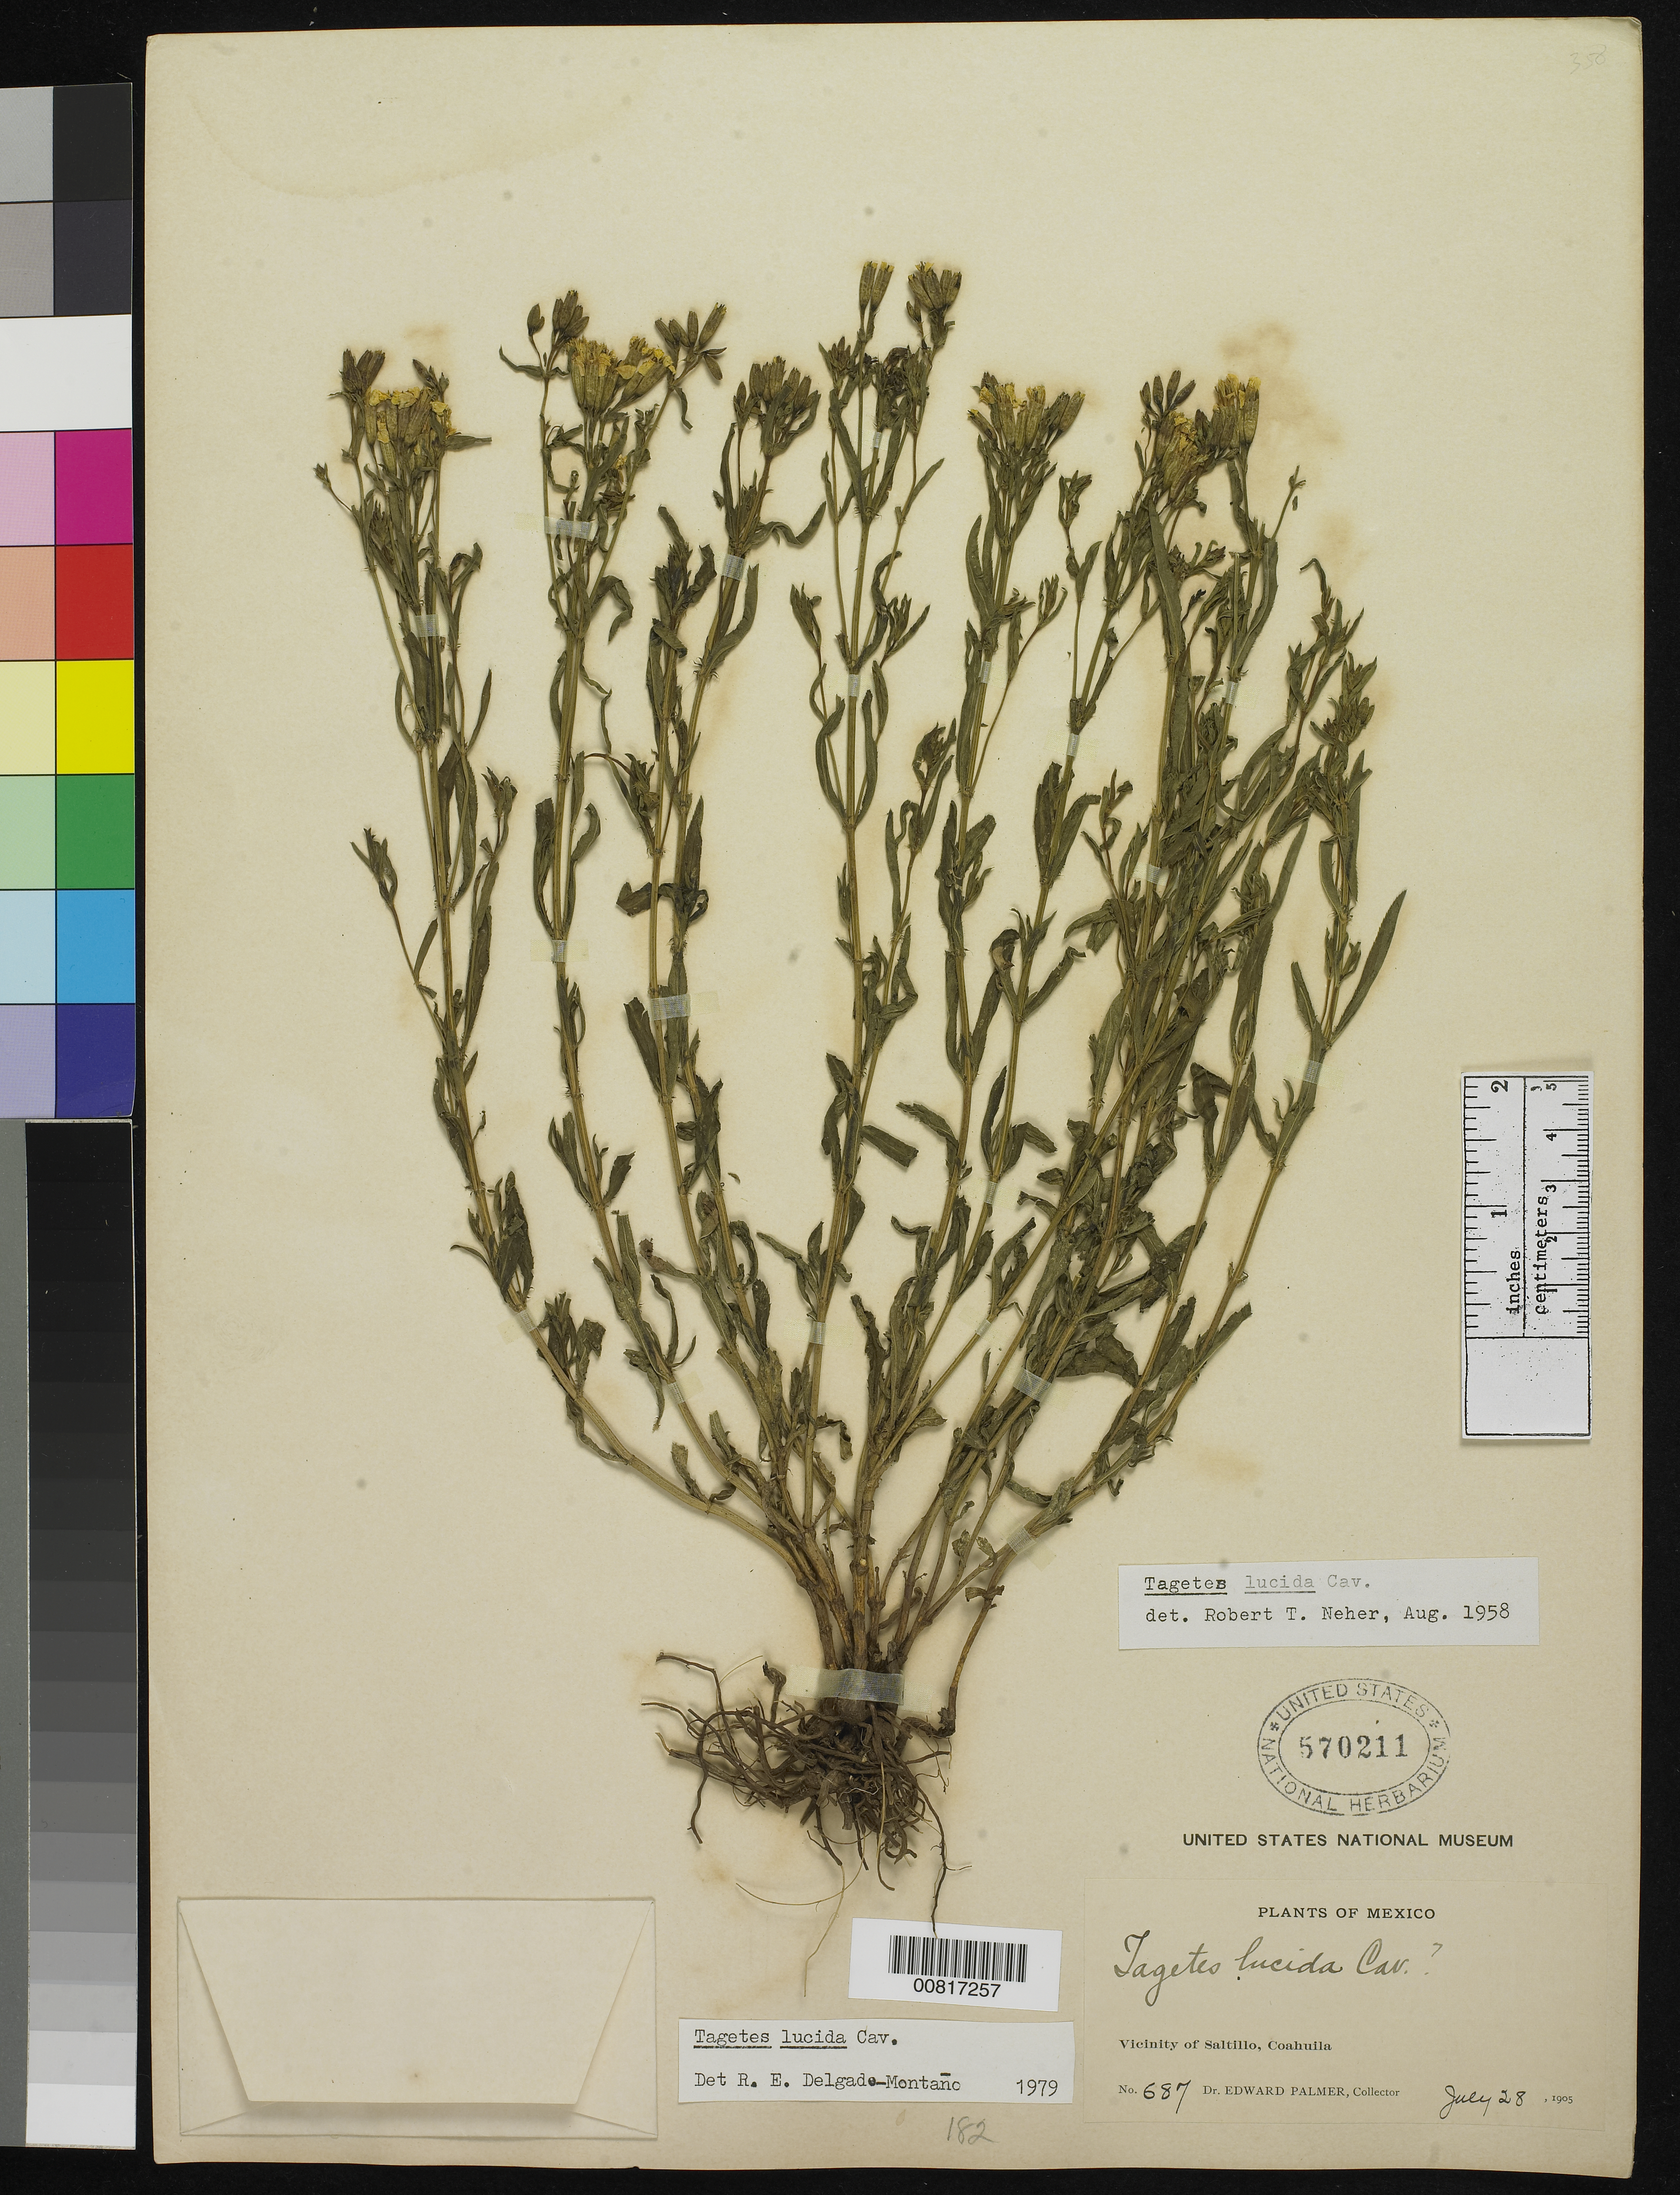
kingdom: Plantae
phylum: Tracheophyta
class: Magnoliopsida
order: Asterales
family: Asteraceae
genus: Tagetes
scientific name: Tagetes lucida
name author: Cav.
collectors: E. Palmer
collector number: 687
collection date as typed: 28 Jul 1905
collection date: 1905-07-28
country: Mexico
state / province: Coahuila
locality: Vicinity of Saltillo, Coahuila.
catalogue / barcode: US 570211